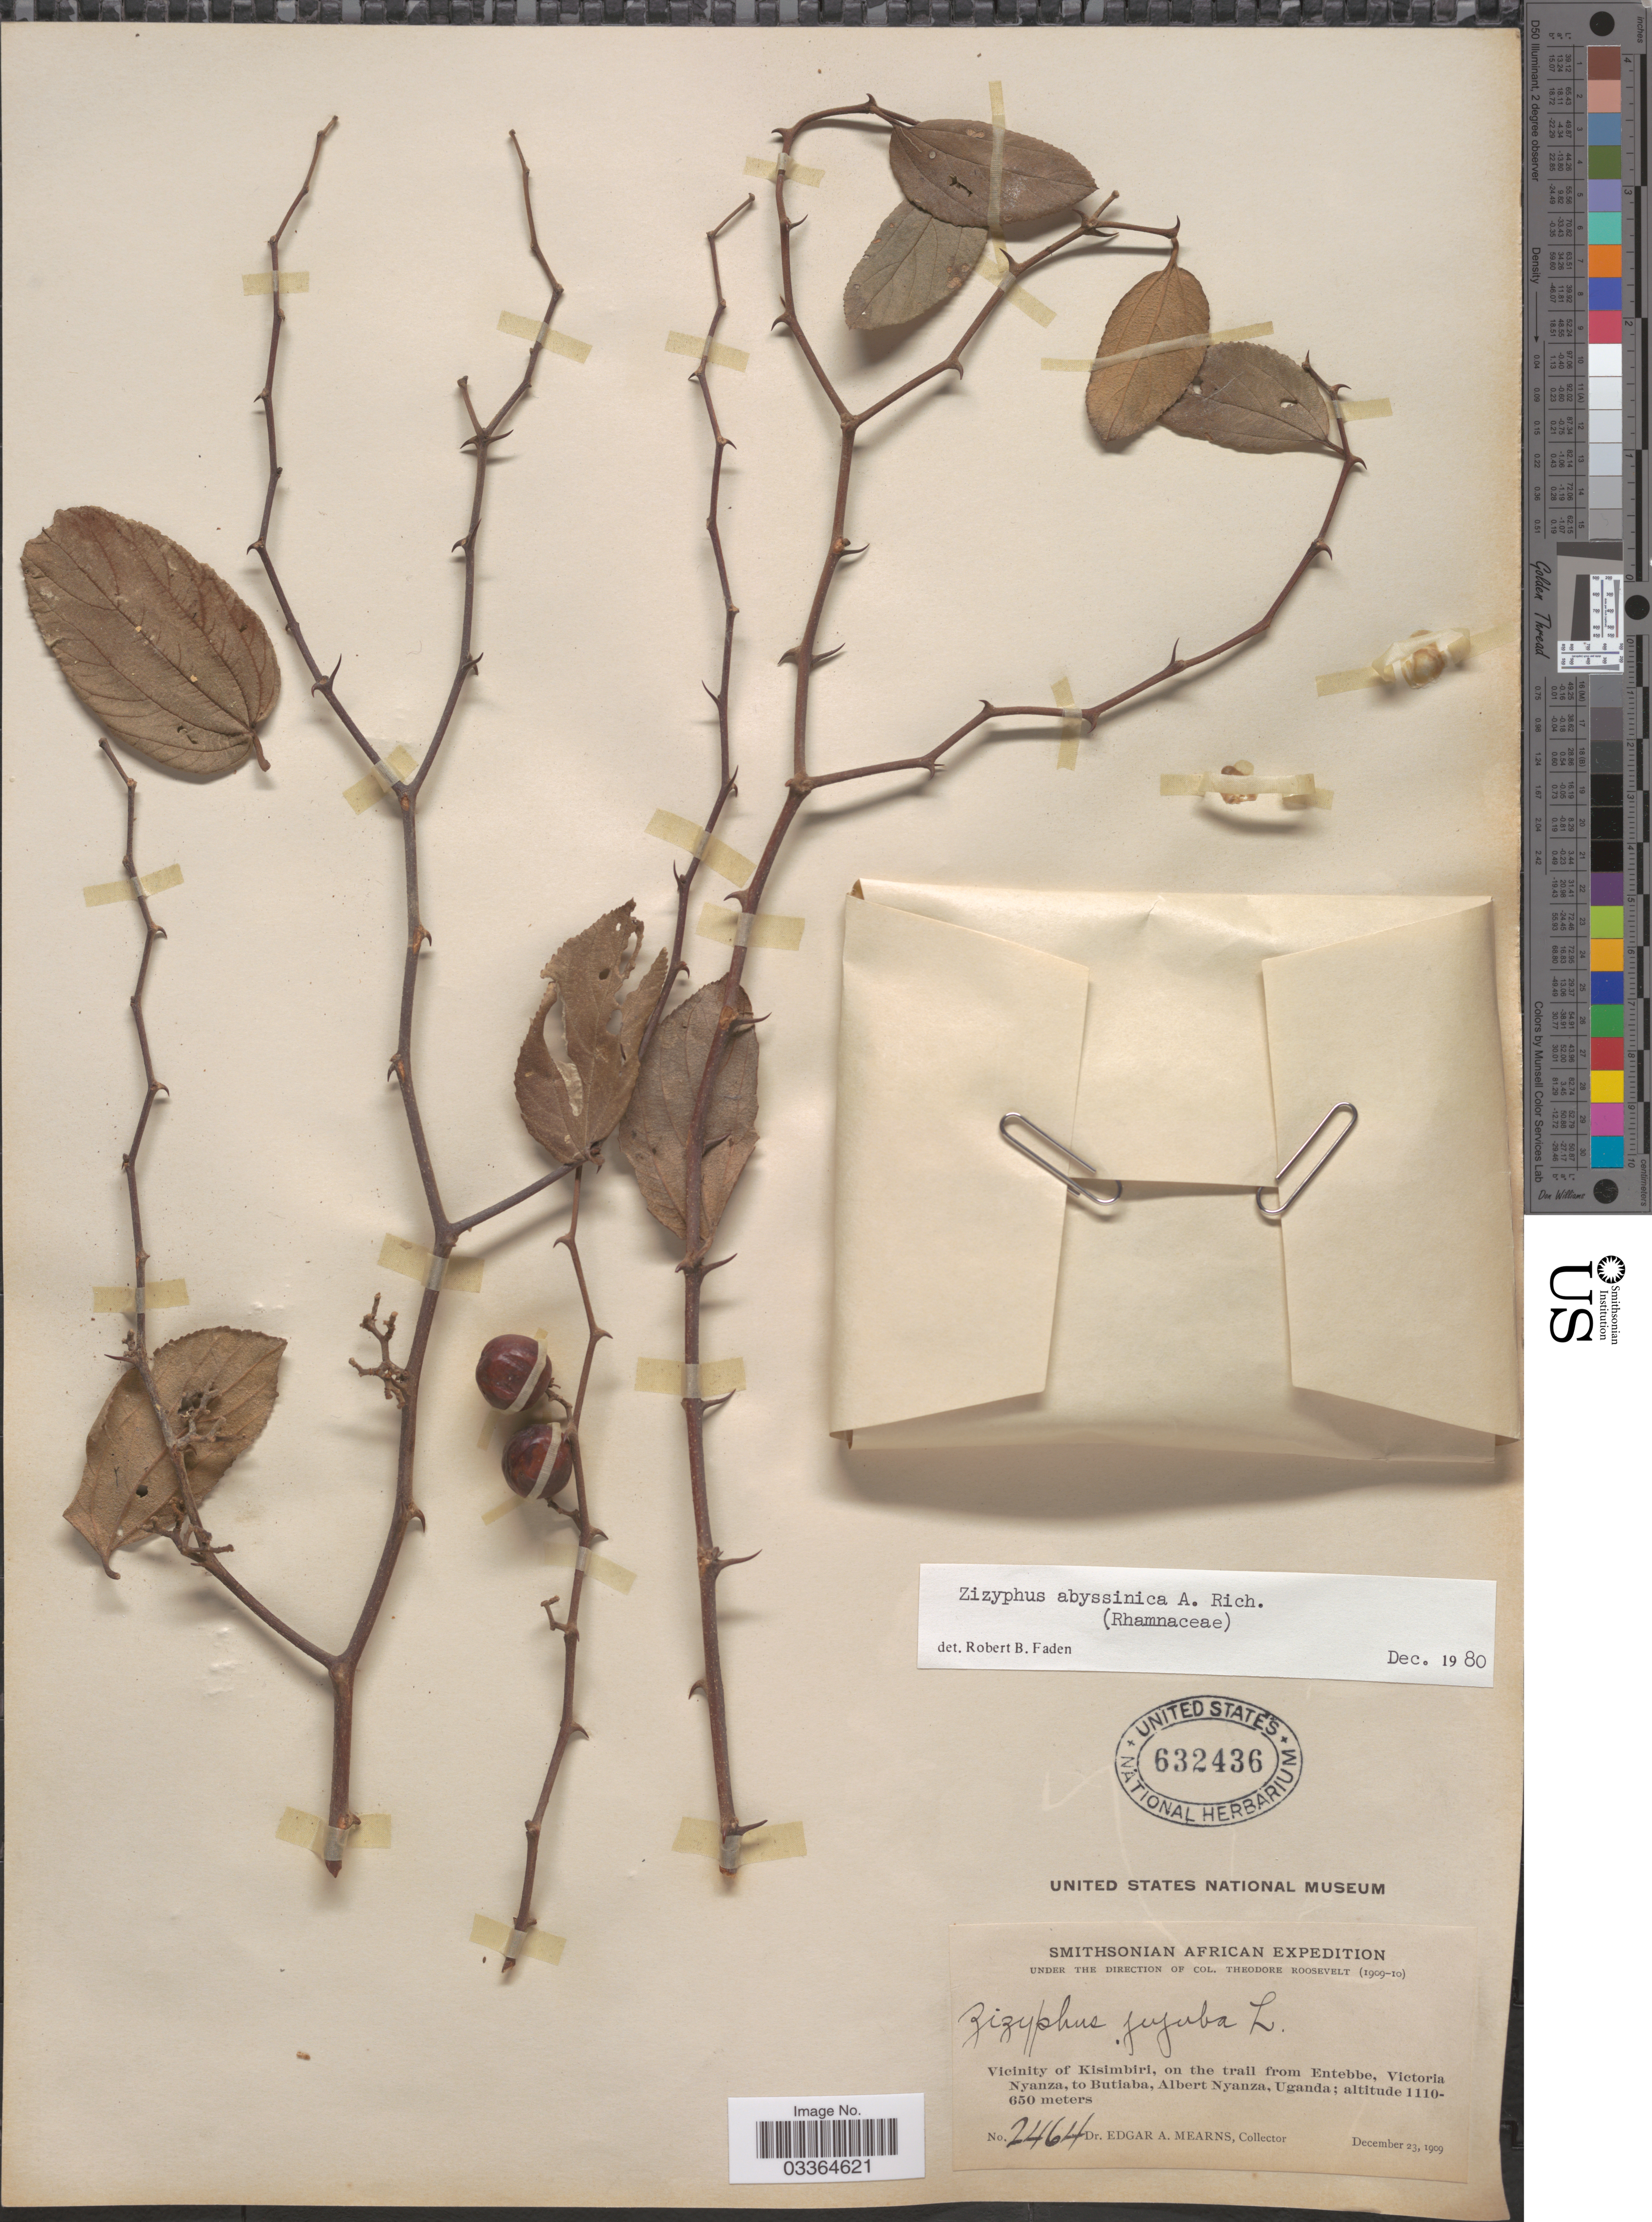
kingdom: Plantae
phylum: Tracheophyta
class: Magnoliopsida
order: Rosales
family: Rhamnaceae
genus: Ziziphus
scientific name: Ziziphus abyssinica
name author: Hochst. ex A. Rich.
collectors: E. A. Mearns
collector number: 2464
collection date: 1909-12-23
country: Uganda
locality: Vicinity of Kisimbiri, on the trail from Entebbe, Victoria Nyanza, to Butiaba, Albert Nyanza.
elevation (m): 650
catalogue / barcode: US 632436